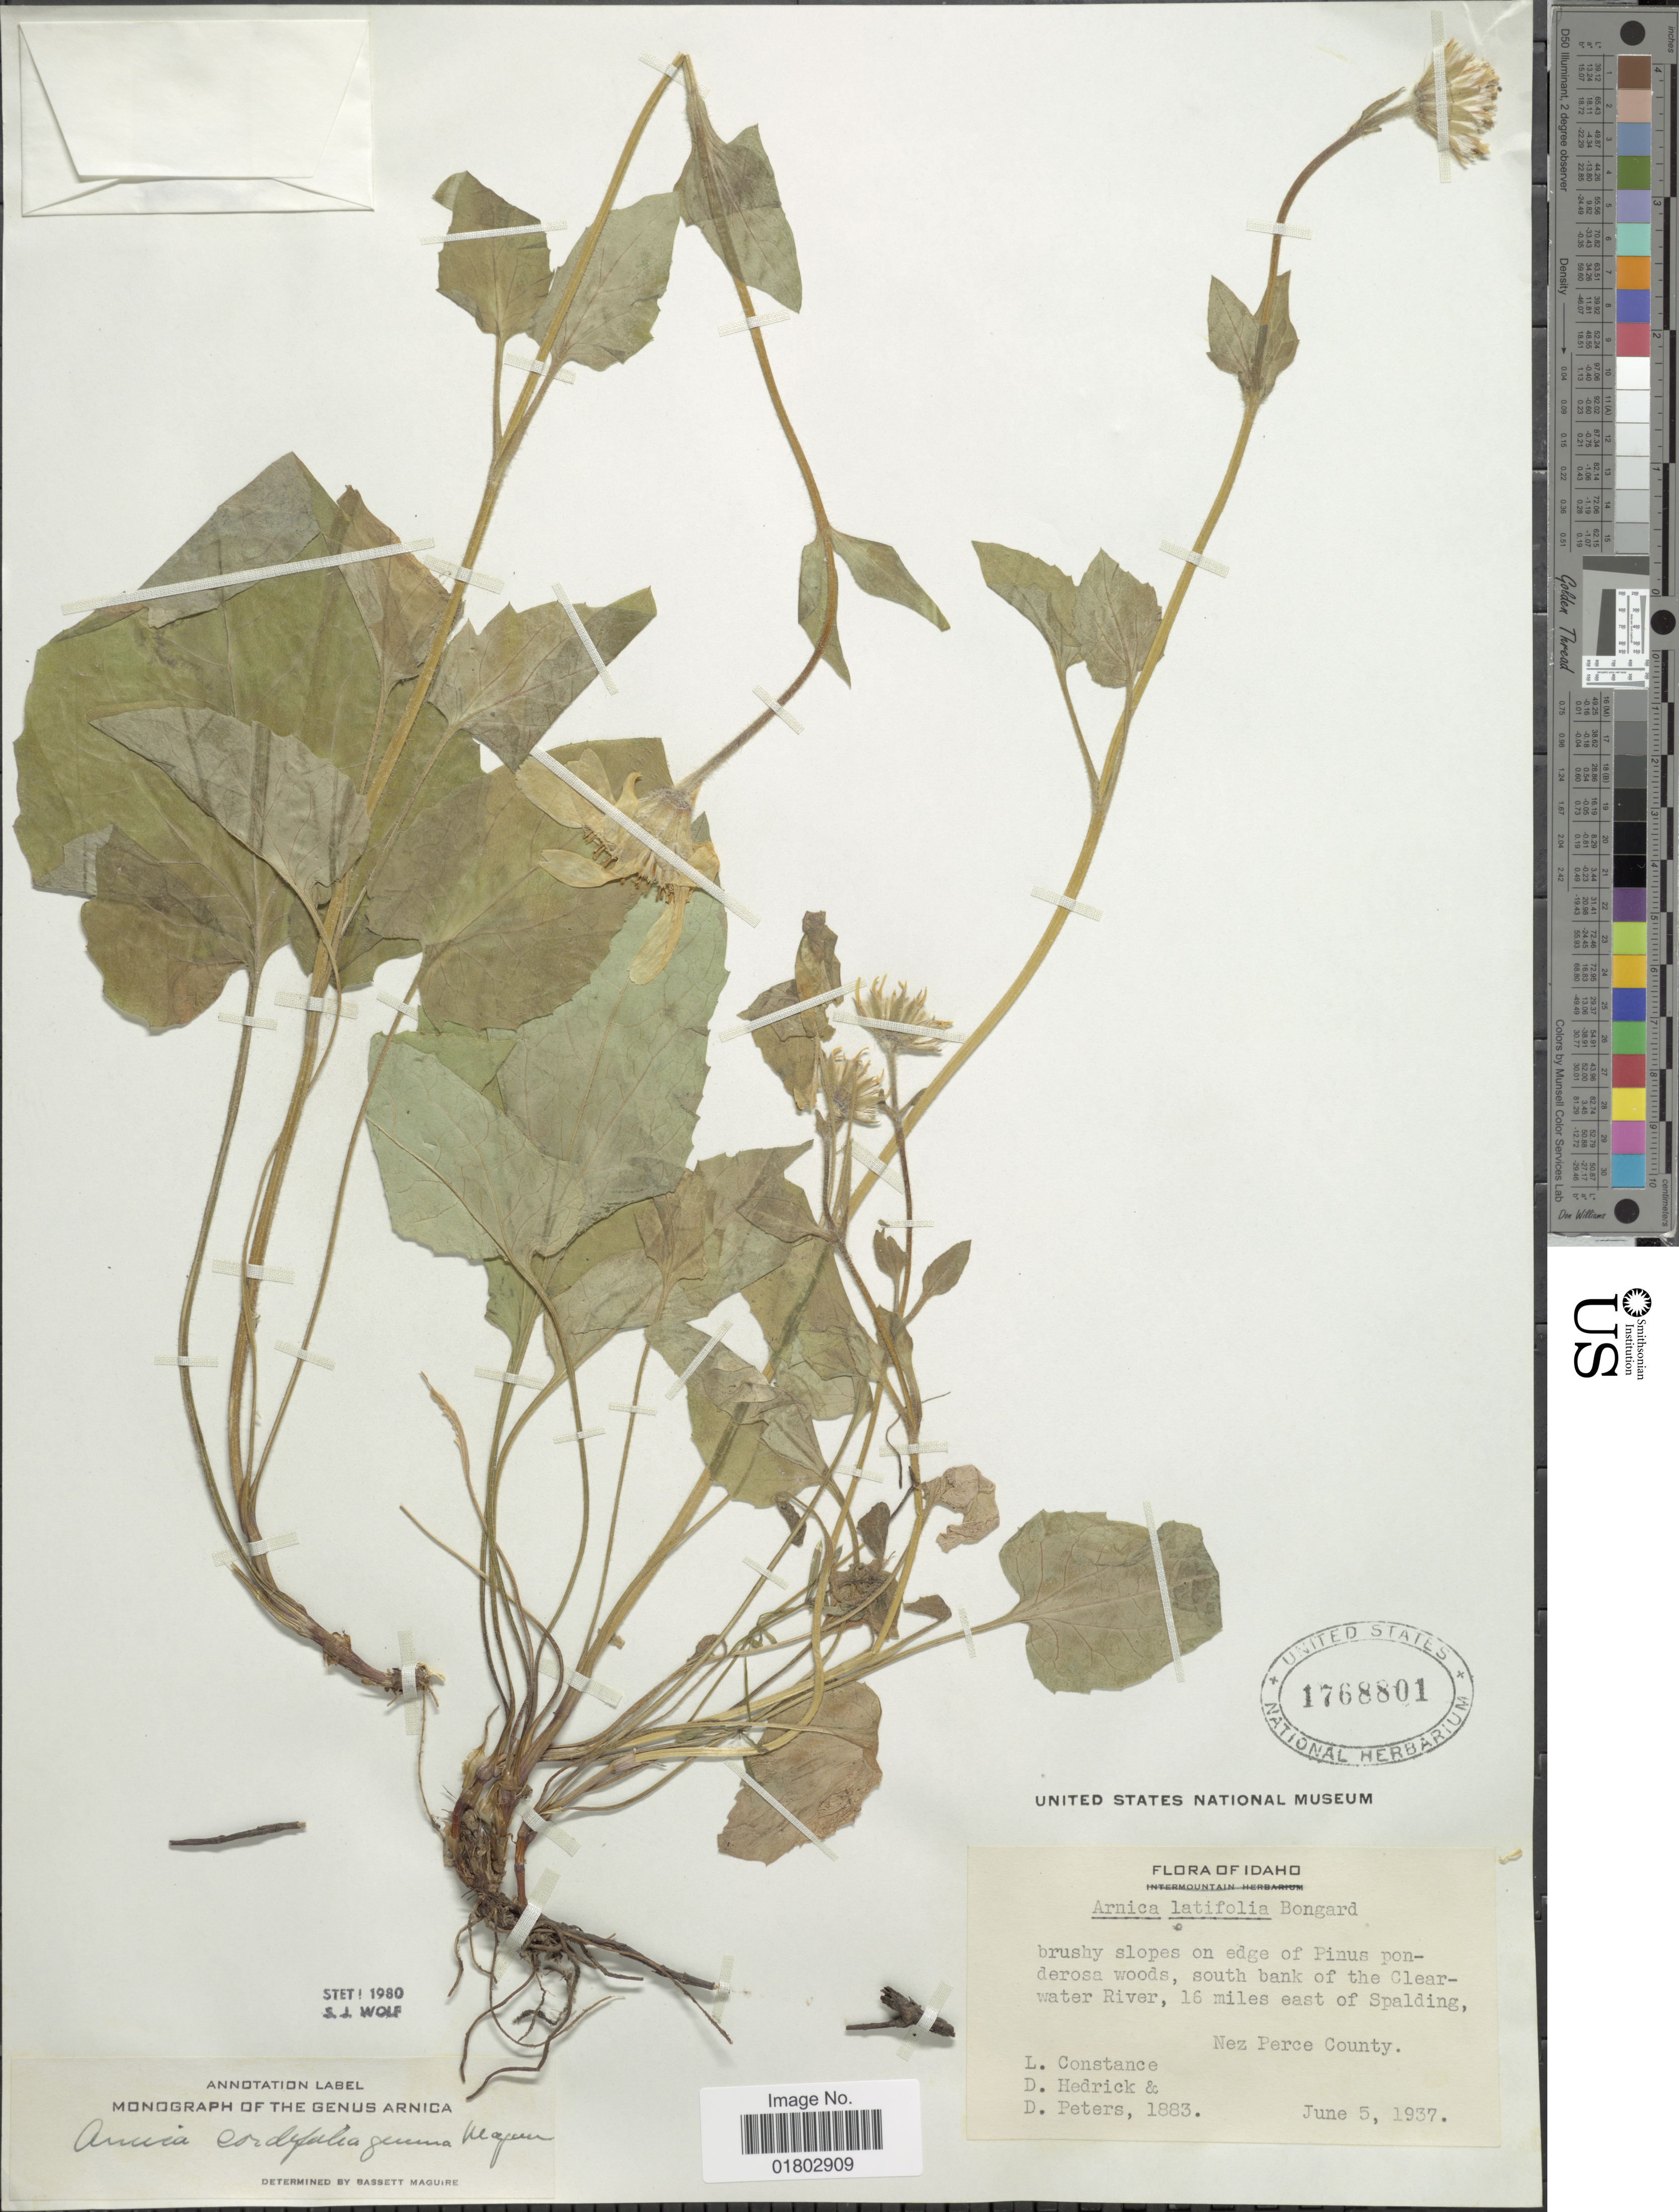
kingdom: Plantae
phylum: Tracheophyta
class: Magnoliopsida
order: Asterales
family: Asteraceae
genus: Arnica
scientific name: Arnica cordifolia subsp. genuina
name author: Maguire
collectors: L. Constance, D. Hedrick & D. Peters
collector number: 1883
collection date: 1937-06-05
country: United States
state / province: Idaho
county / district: Nez Perce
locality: Brushy slopes on edge of Pinus ponderosa woods, south bank of the Clearwater River, 16 miles east of Spalding, Nez Perce County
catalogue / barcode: US 1768801